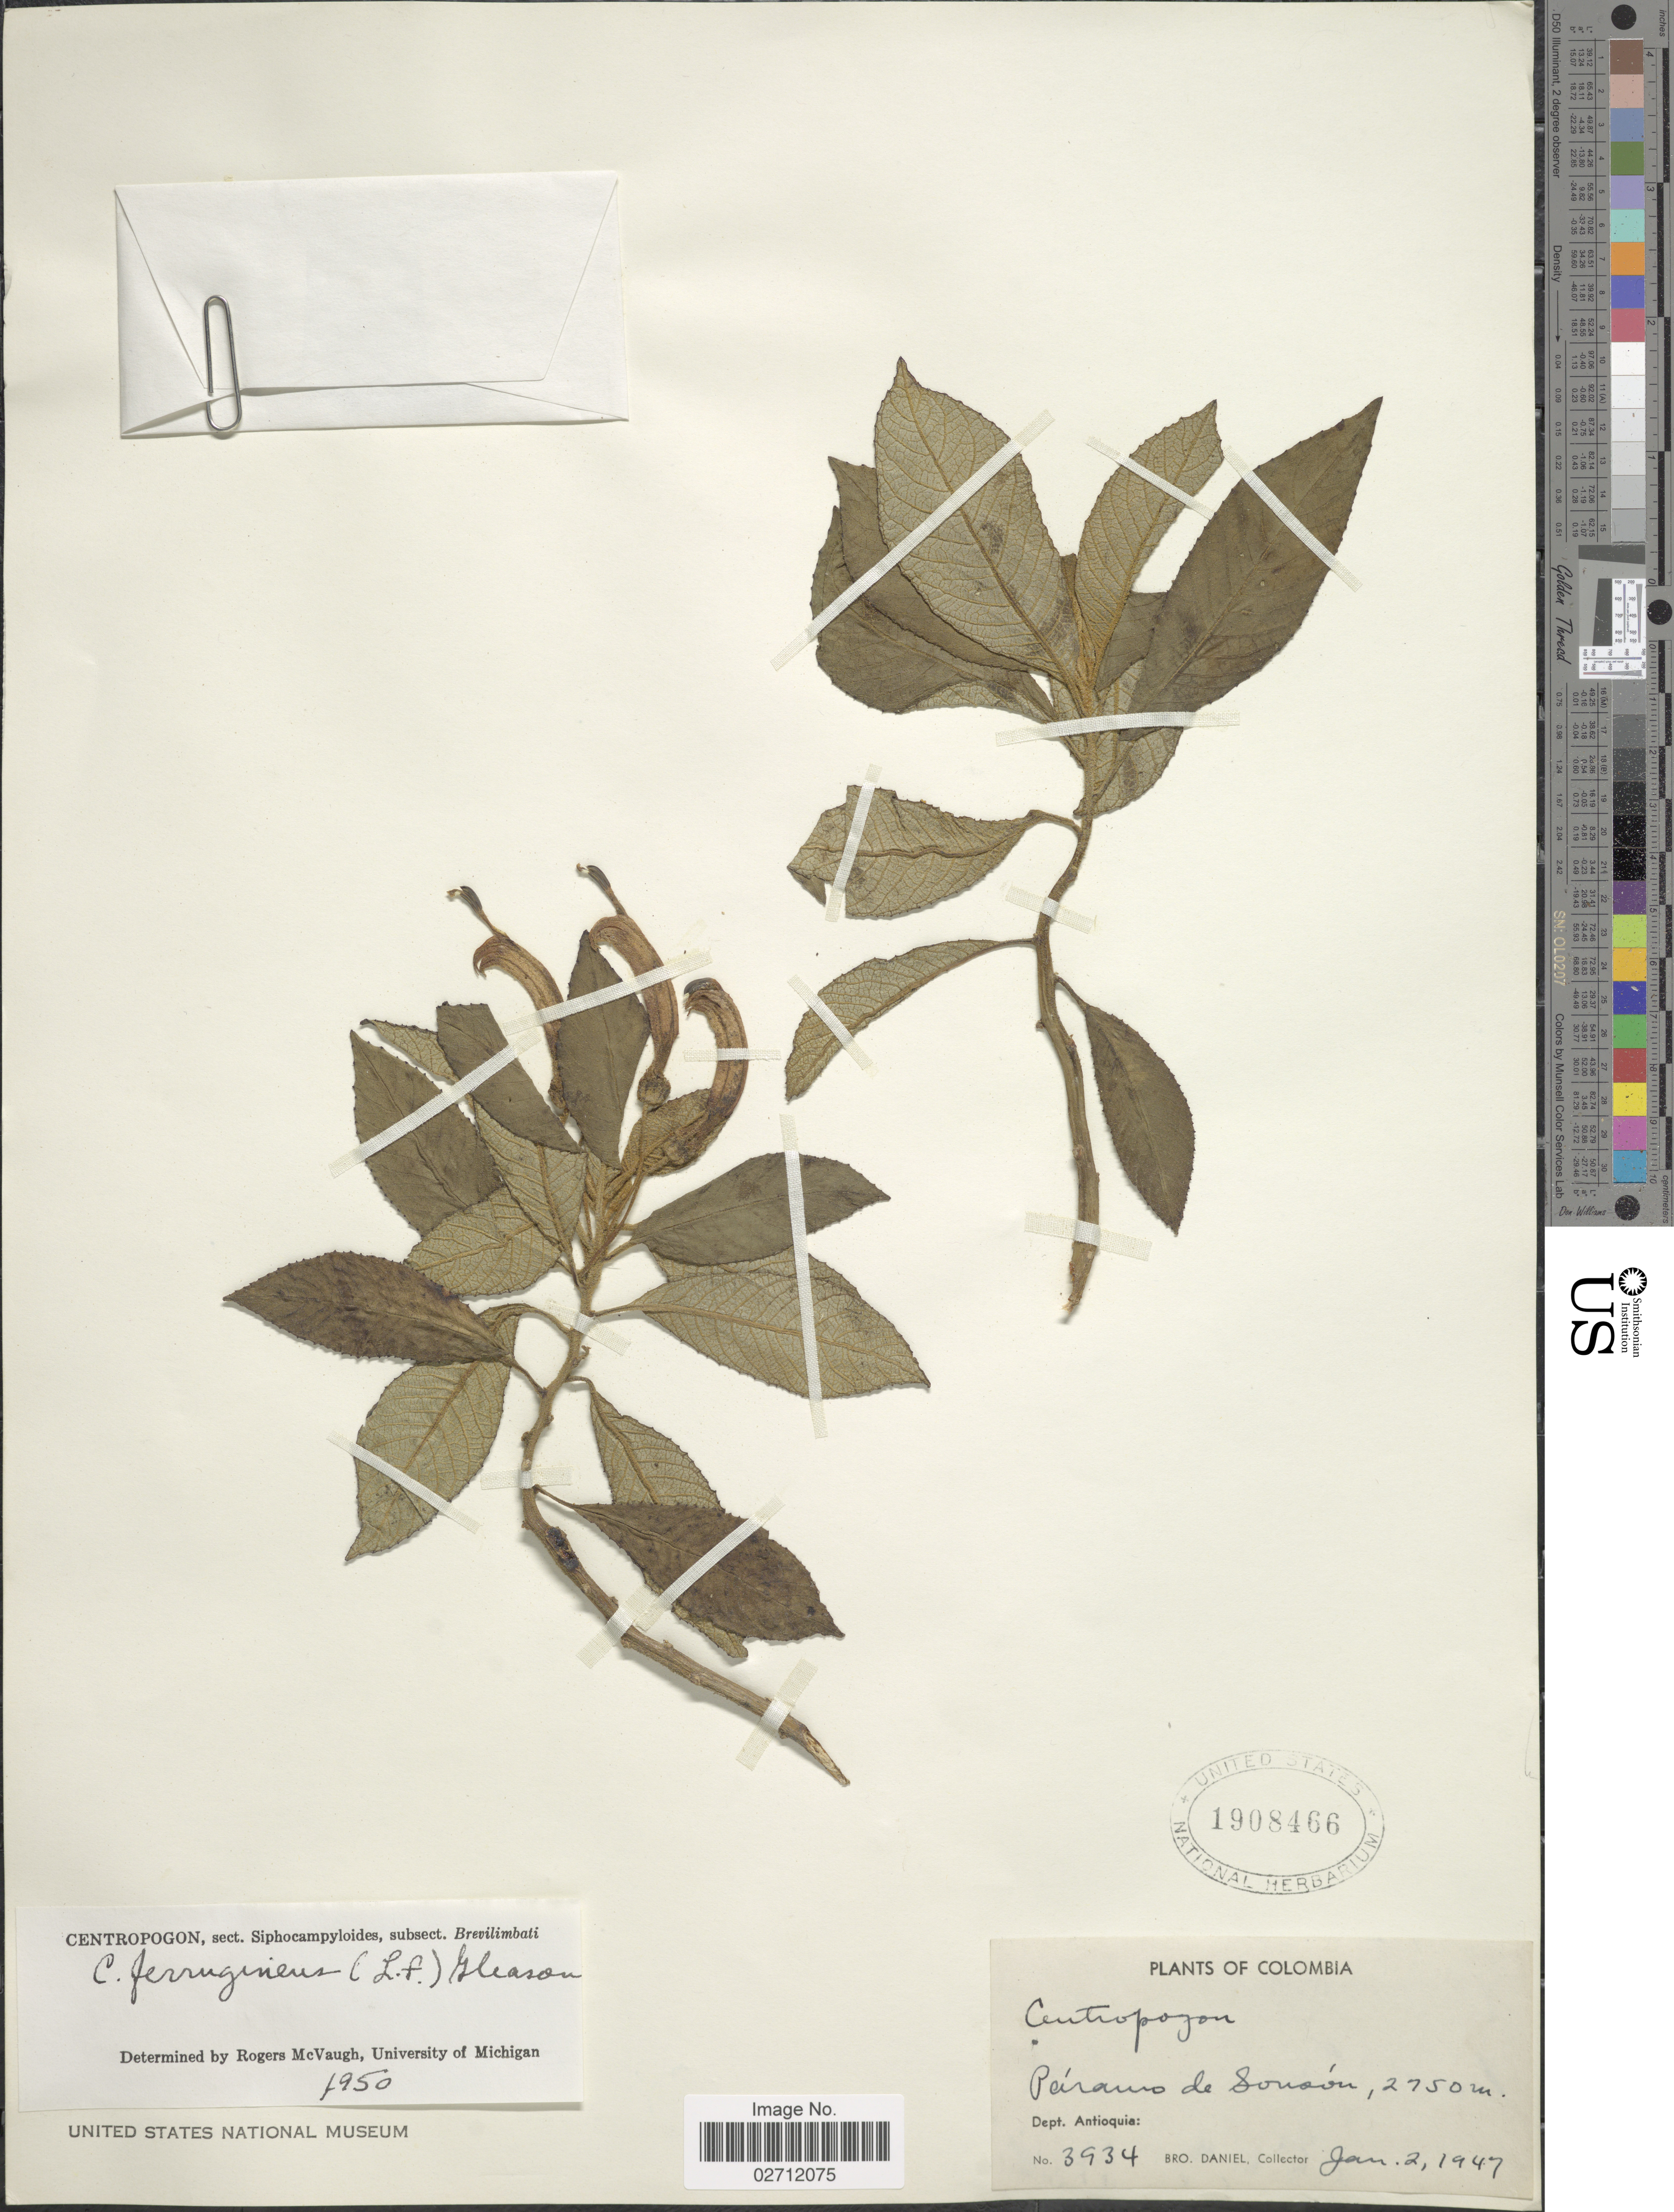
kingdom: Plantae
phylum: Tracheophyta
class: Magnoliopsida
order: Asterales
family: Campanulaceae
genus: Centropogon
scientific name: Centropogon ferrugineus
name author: (L. f.) Gleason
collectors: Bro. Daniel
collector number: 3934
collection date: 1947-01-02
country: Colombia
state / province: Antioquia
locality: Paramo de Sonson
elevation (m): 2750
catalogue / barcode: US 1908466